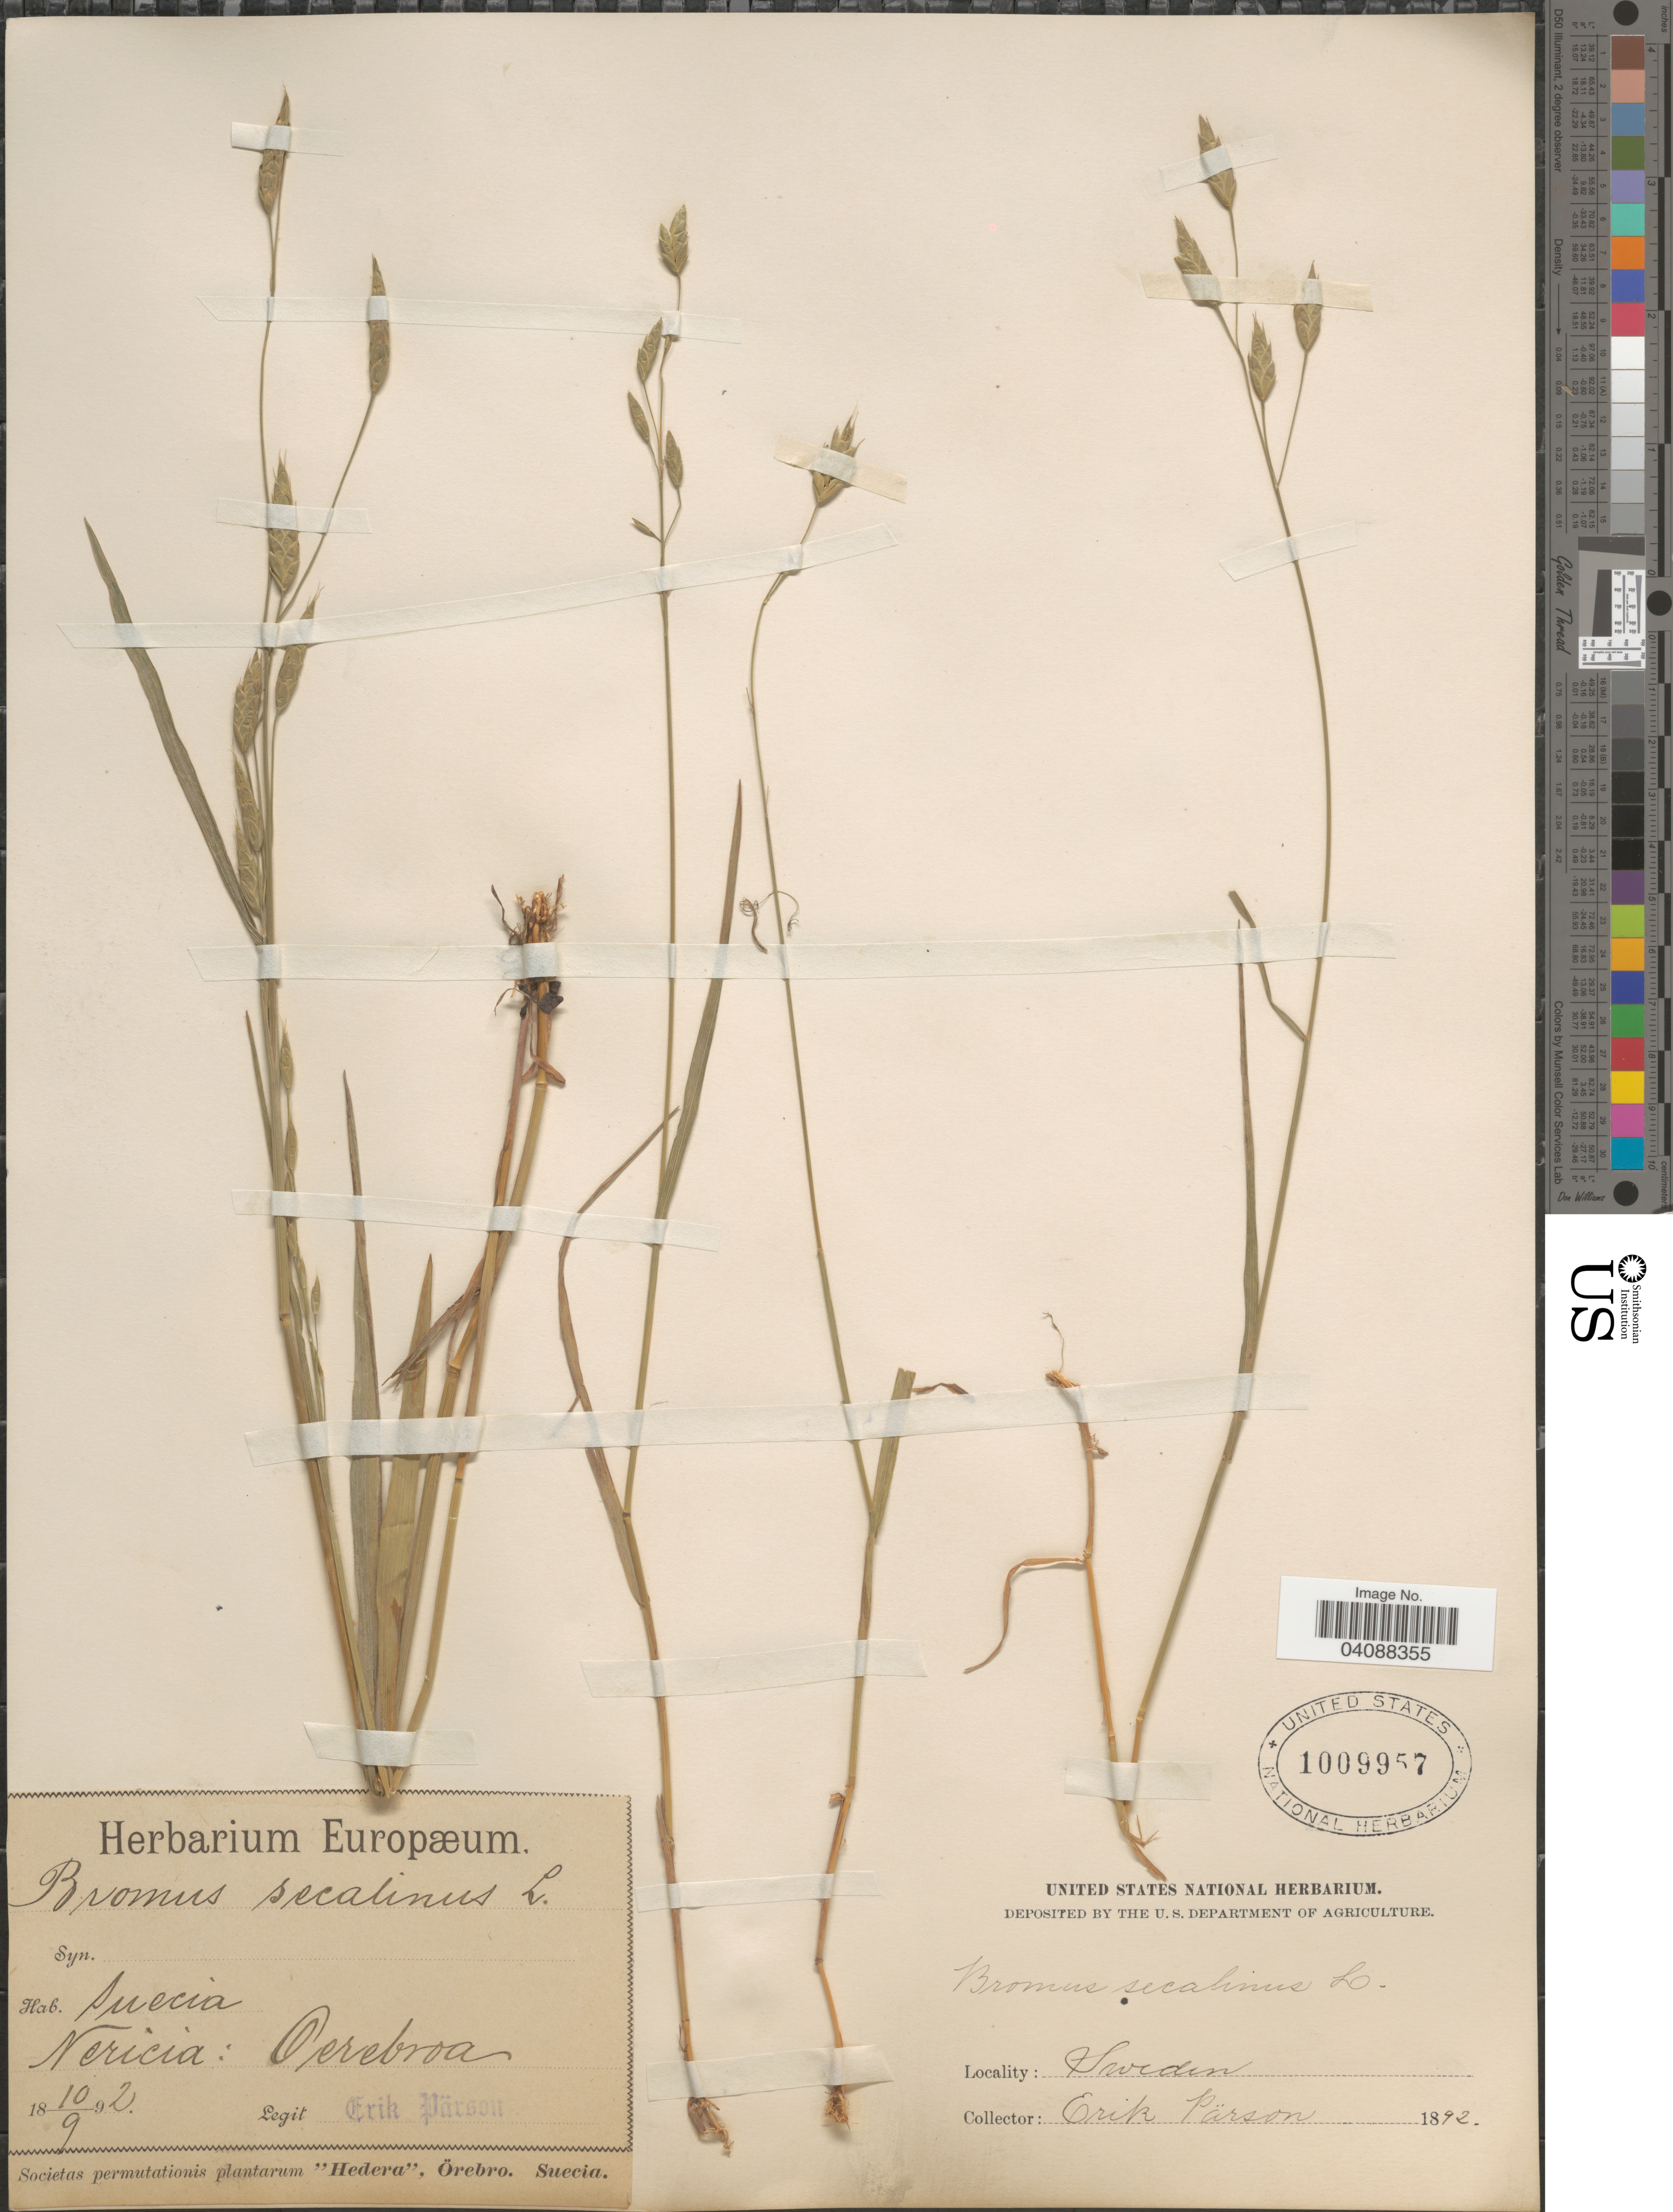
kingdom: Plantae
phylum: Tracheophyta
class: Liliopsida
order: Poales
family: Poaceae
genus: Bromus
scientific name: Bromus secalinus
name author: L.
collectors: E. Parson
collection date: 1892-09-10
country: Sweden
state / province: Örebro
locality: Suecia. Nericia: Oerebroa.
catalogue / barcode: US 1009957